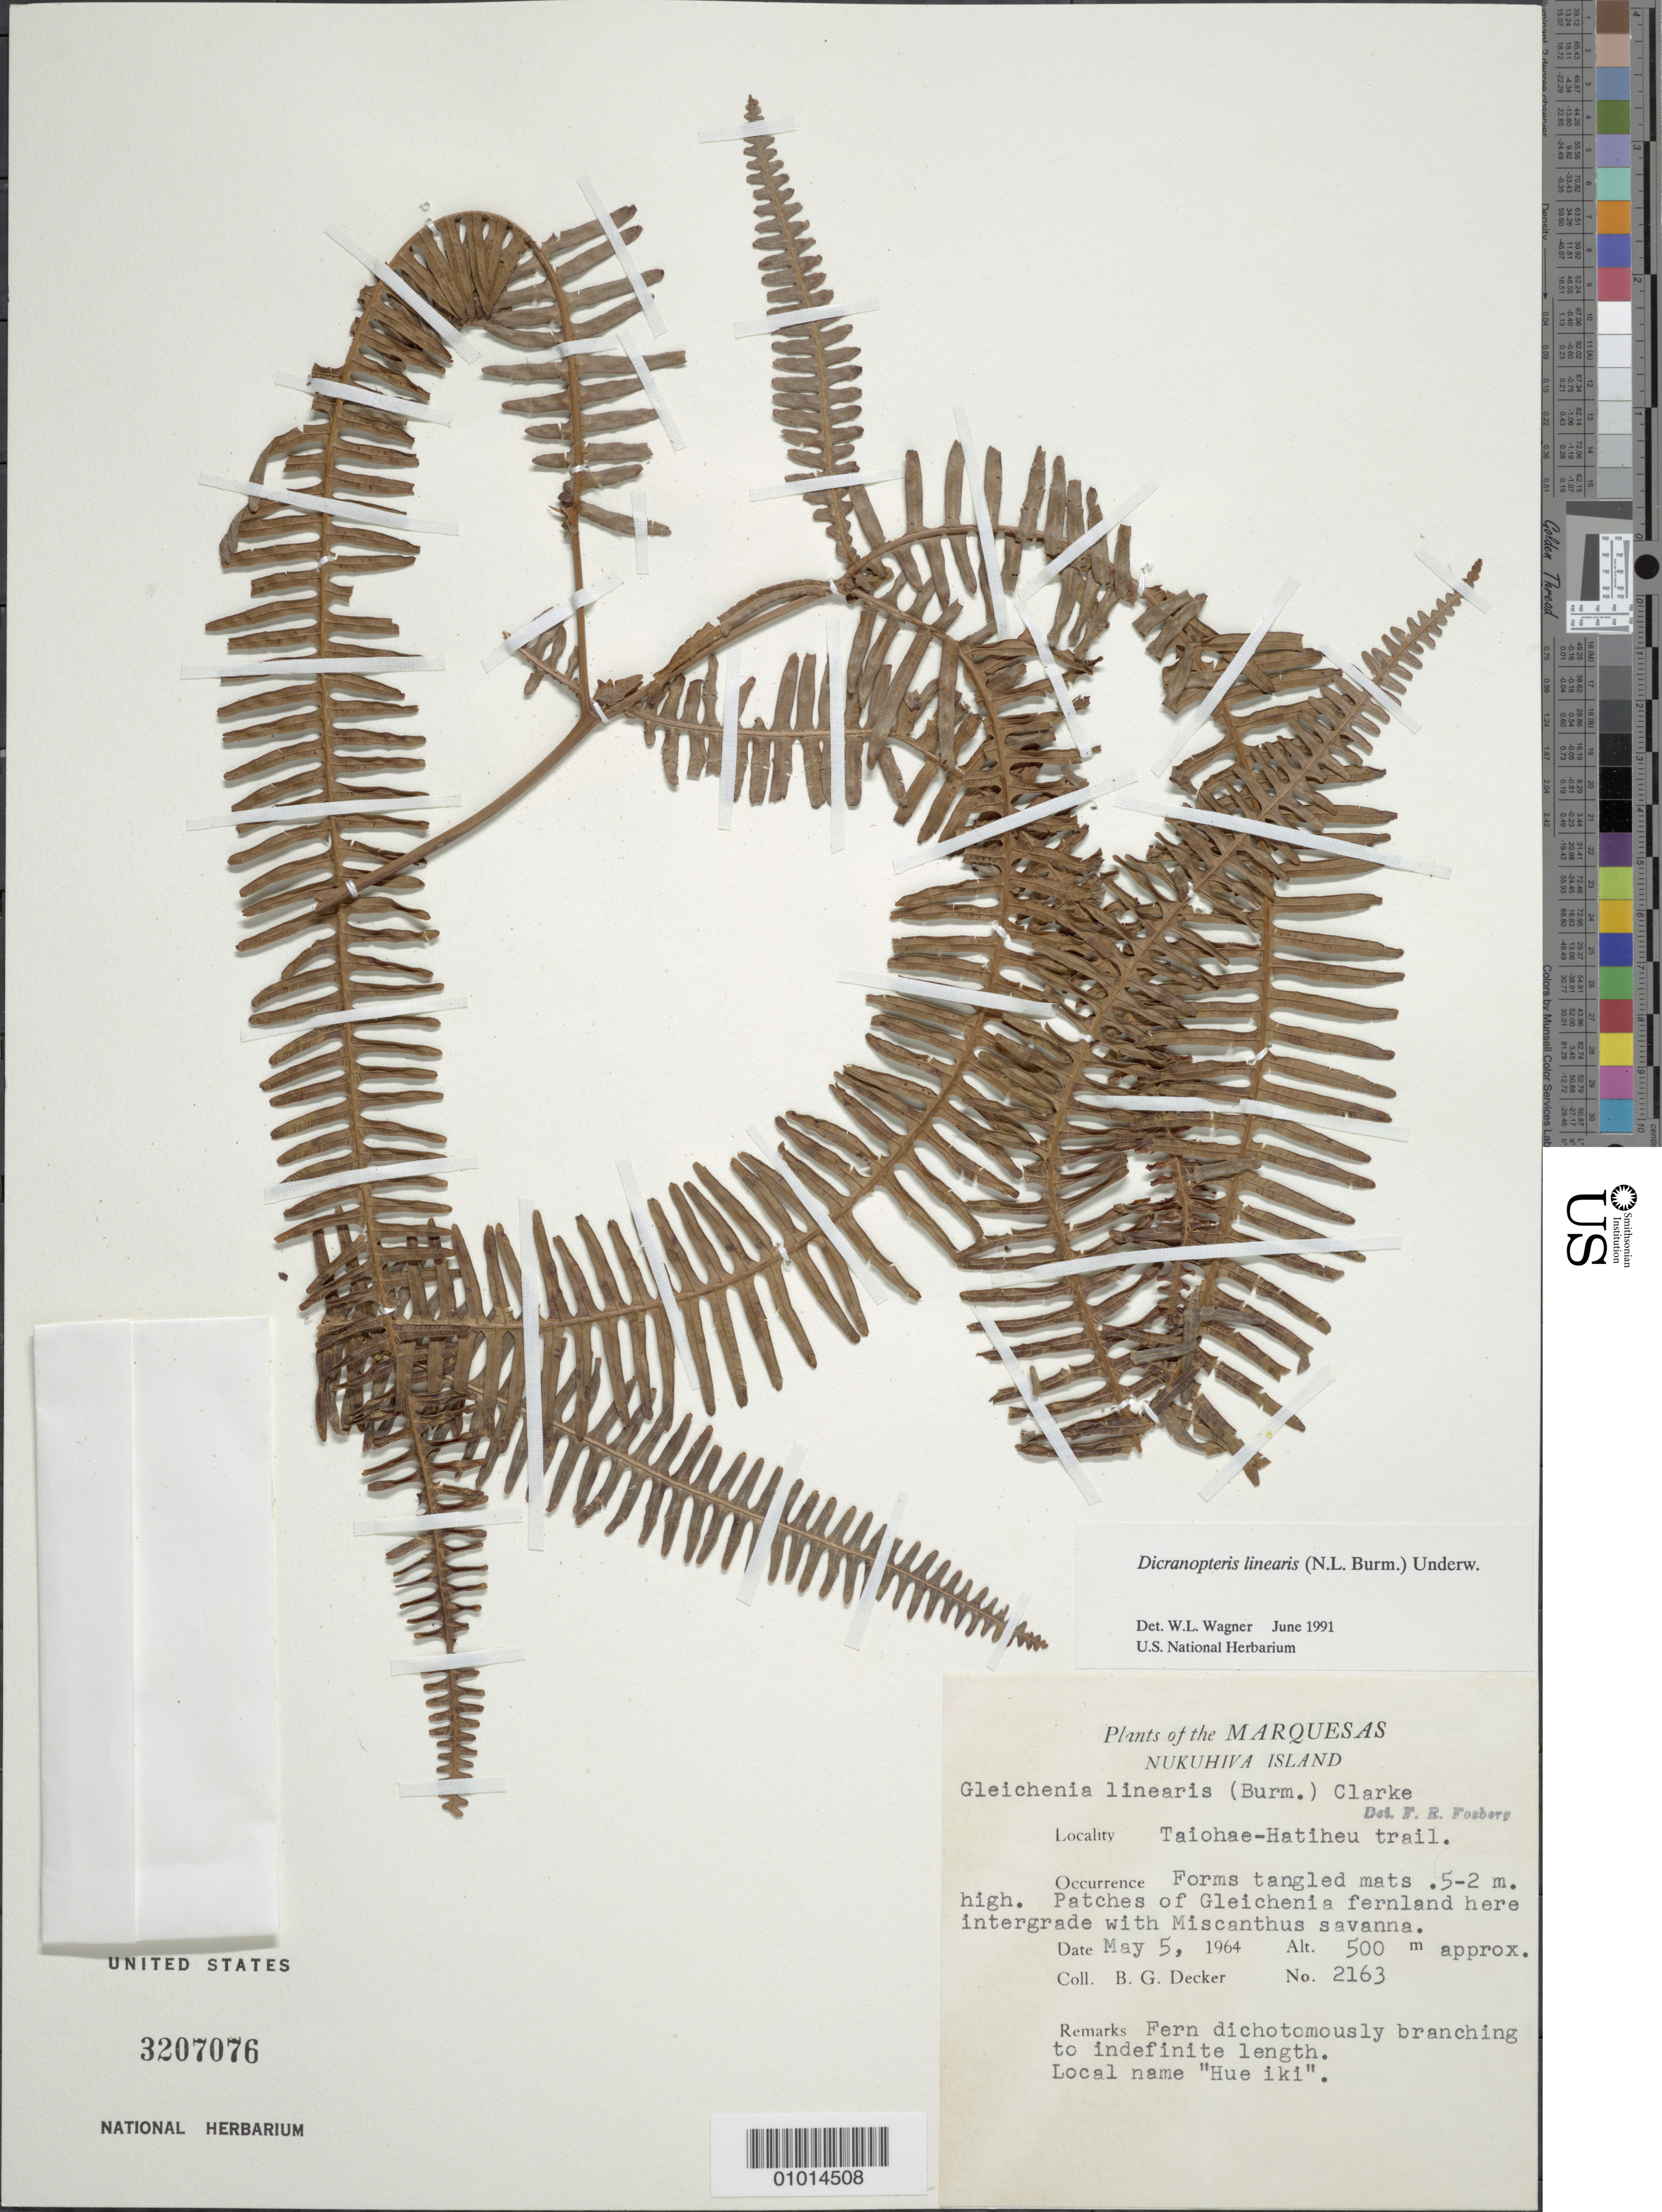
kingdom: Plantae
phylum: Tracheophyta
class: Polypodiopsida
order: Gleicheniales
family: Gleicheniaceae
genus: Dicranopteris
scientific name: Dicranopteris linearis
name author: (Burm. f.) Underw.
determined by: Wagner, W. L., (BOT), Smithsonian Institution - National Museum of Natural History (UNITED STATES)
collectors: B. G. Decker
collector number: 2163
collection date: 1964-05-05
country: French Polynesia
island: Nuku Hiva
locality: Taiohae-Hatiheu Trail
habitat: Patches of Gleichenia fernland here intergrade with Miscanthus savannah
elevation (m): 500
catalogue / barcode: US 3207076